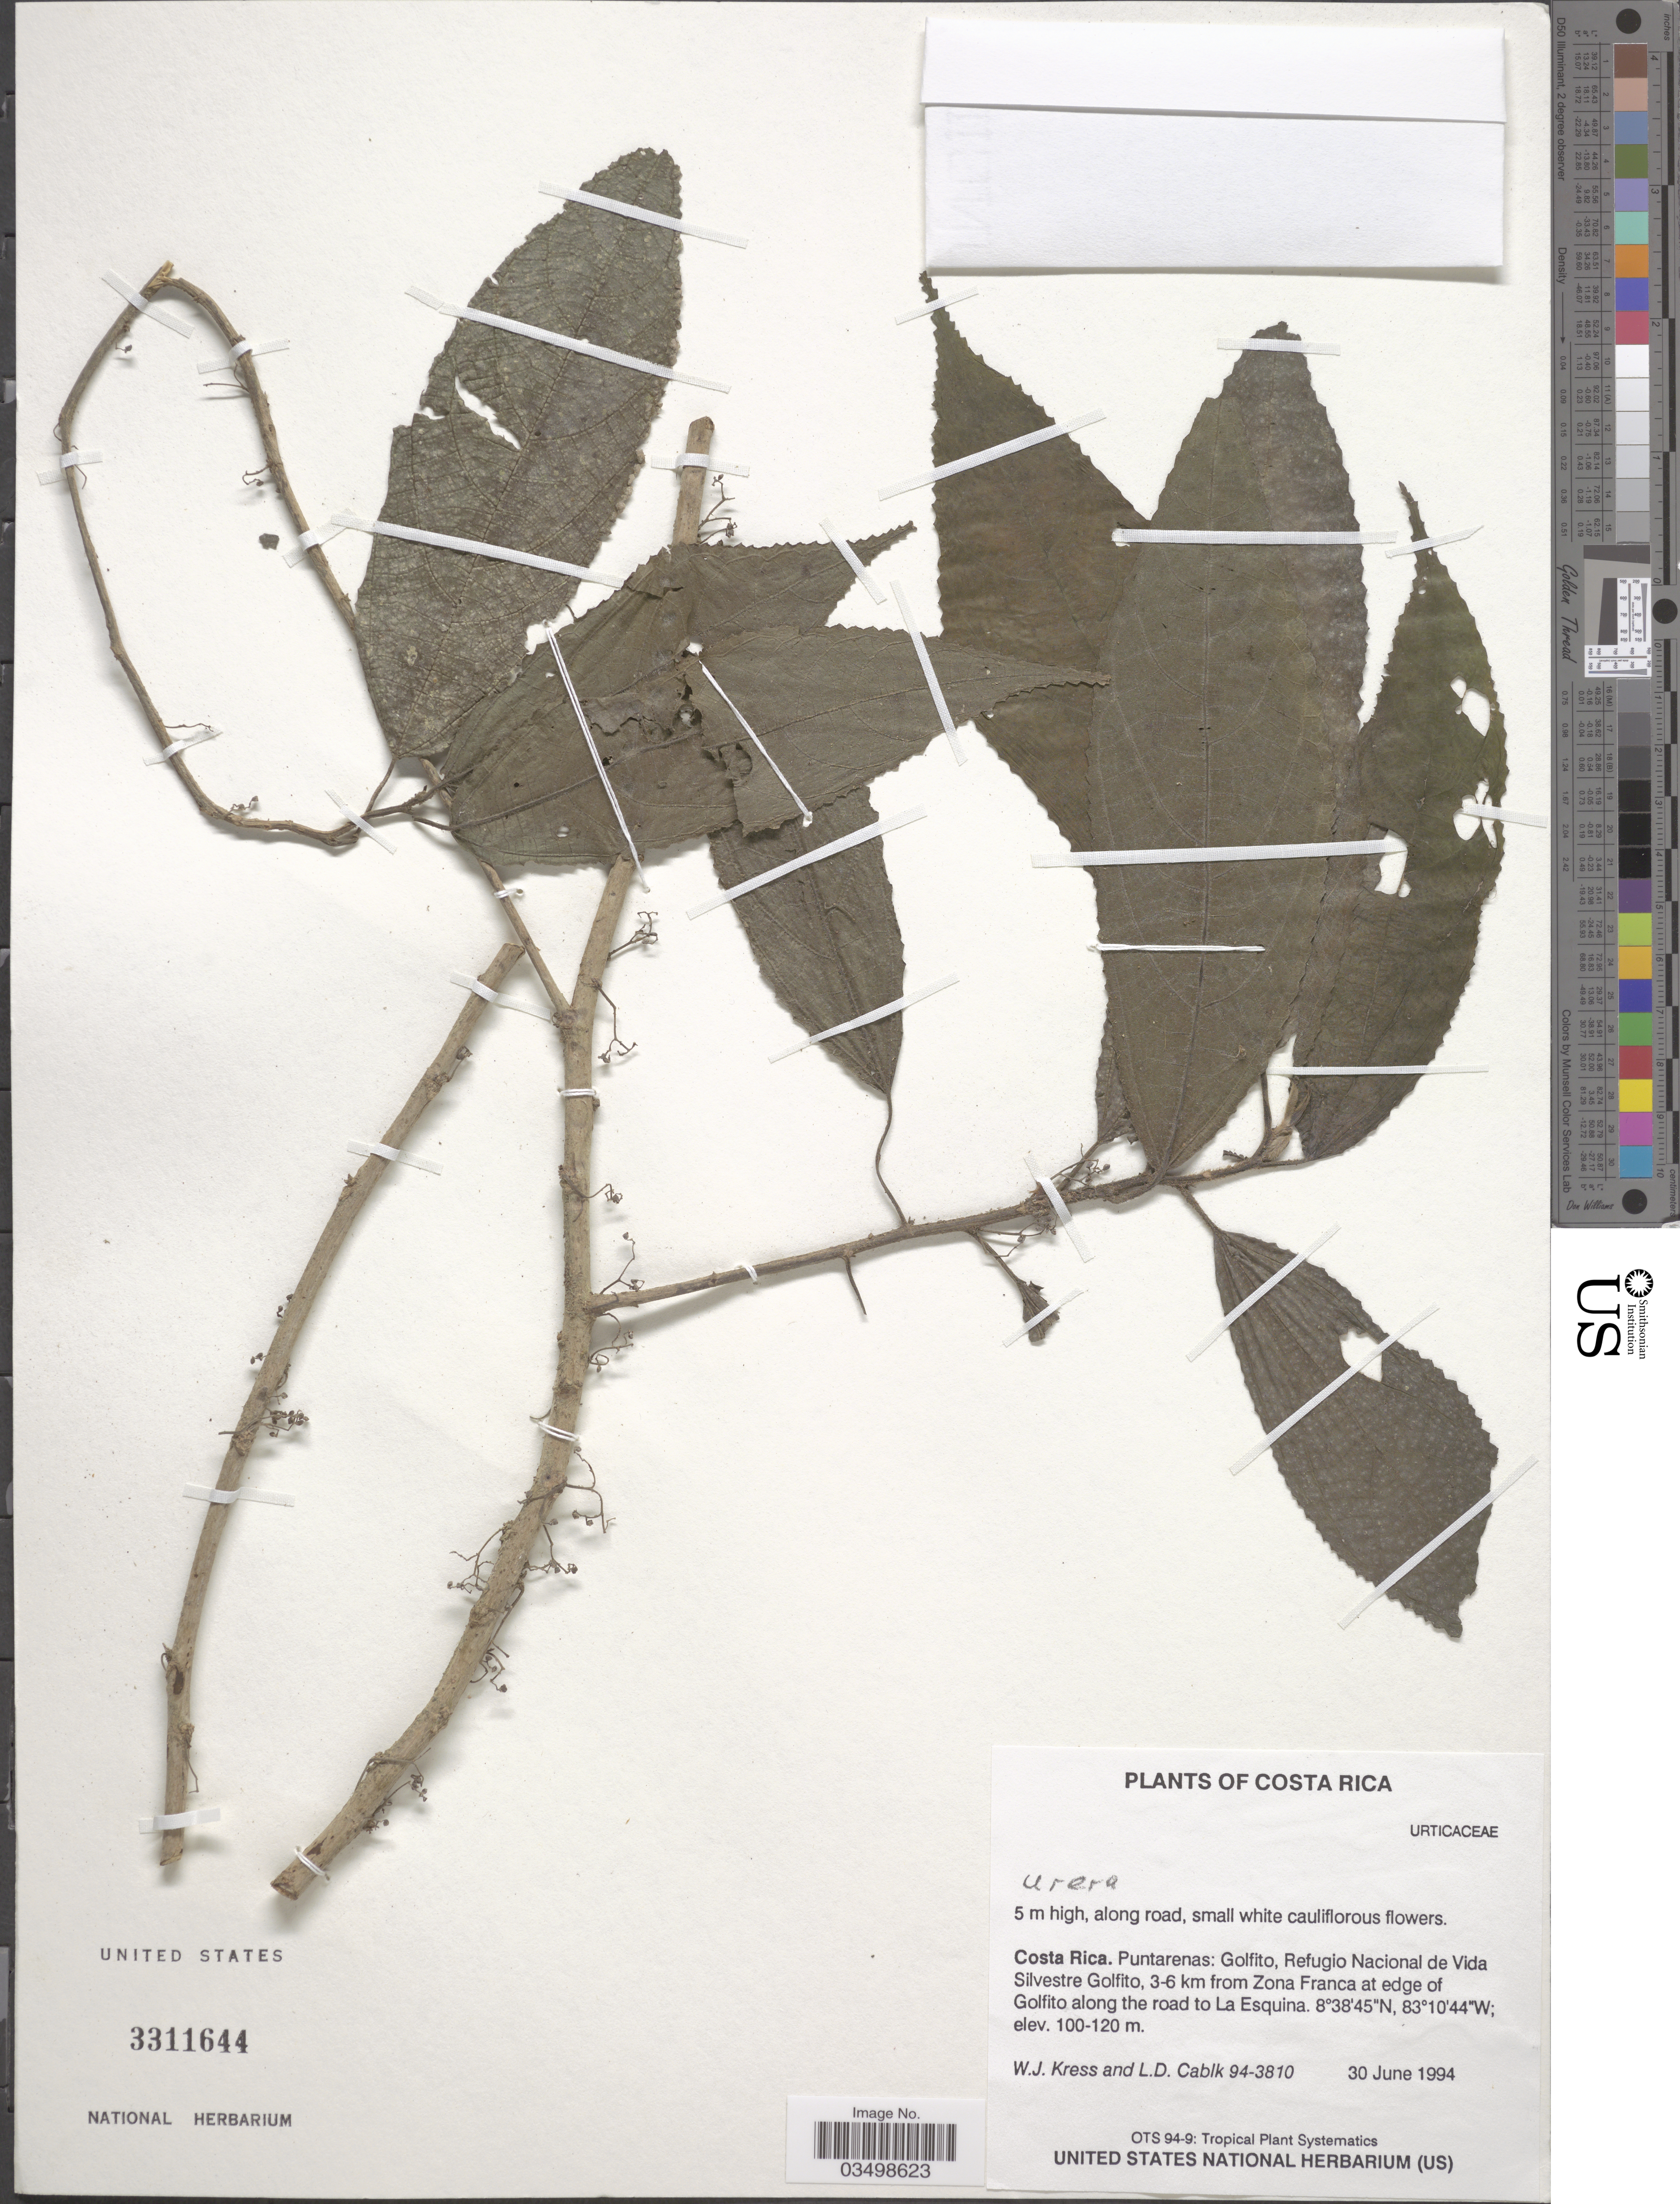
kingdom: Plantae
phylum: Tracheophyta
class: Magnoliopsida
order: Rosales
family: Urticaceae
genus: Urera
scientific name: Urera sp.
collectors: W. J. Kress & L. Cablk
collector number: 94-3810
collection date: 1994-06-30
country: Costa Rica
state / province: Puntarenas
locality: Golfito. Refugio Nacional de Vida Silvestre Golfito; 3-6 km from Zona Franca at edge of Golfito along the road to La Esquina.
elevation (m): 100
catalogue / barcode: US 3311644